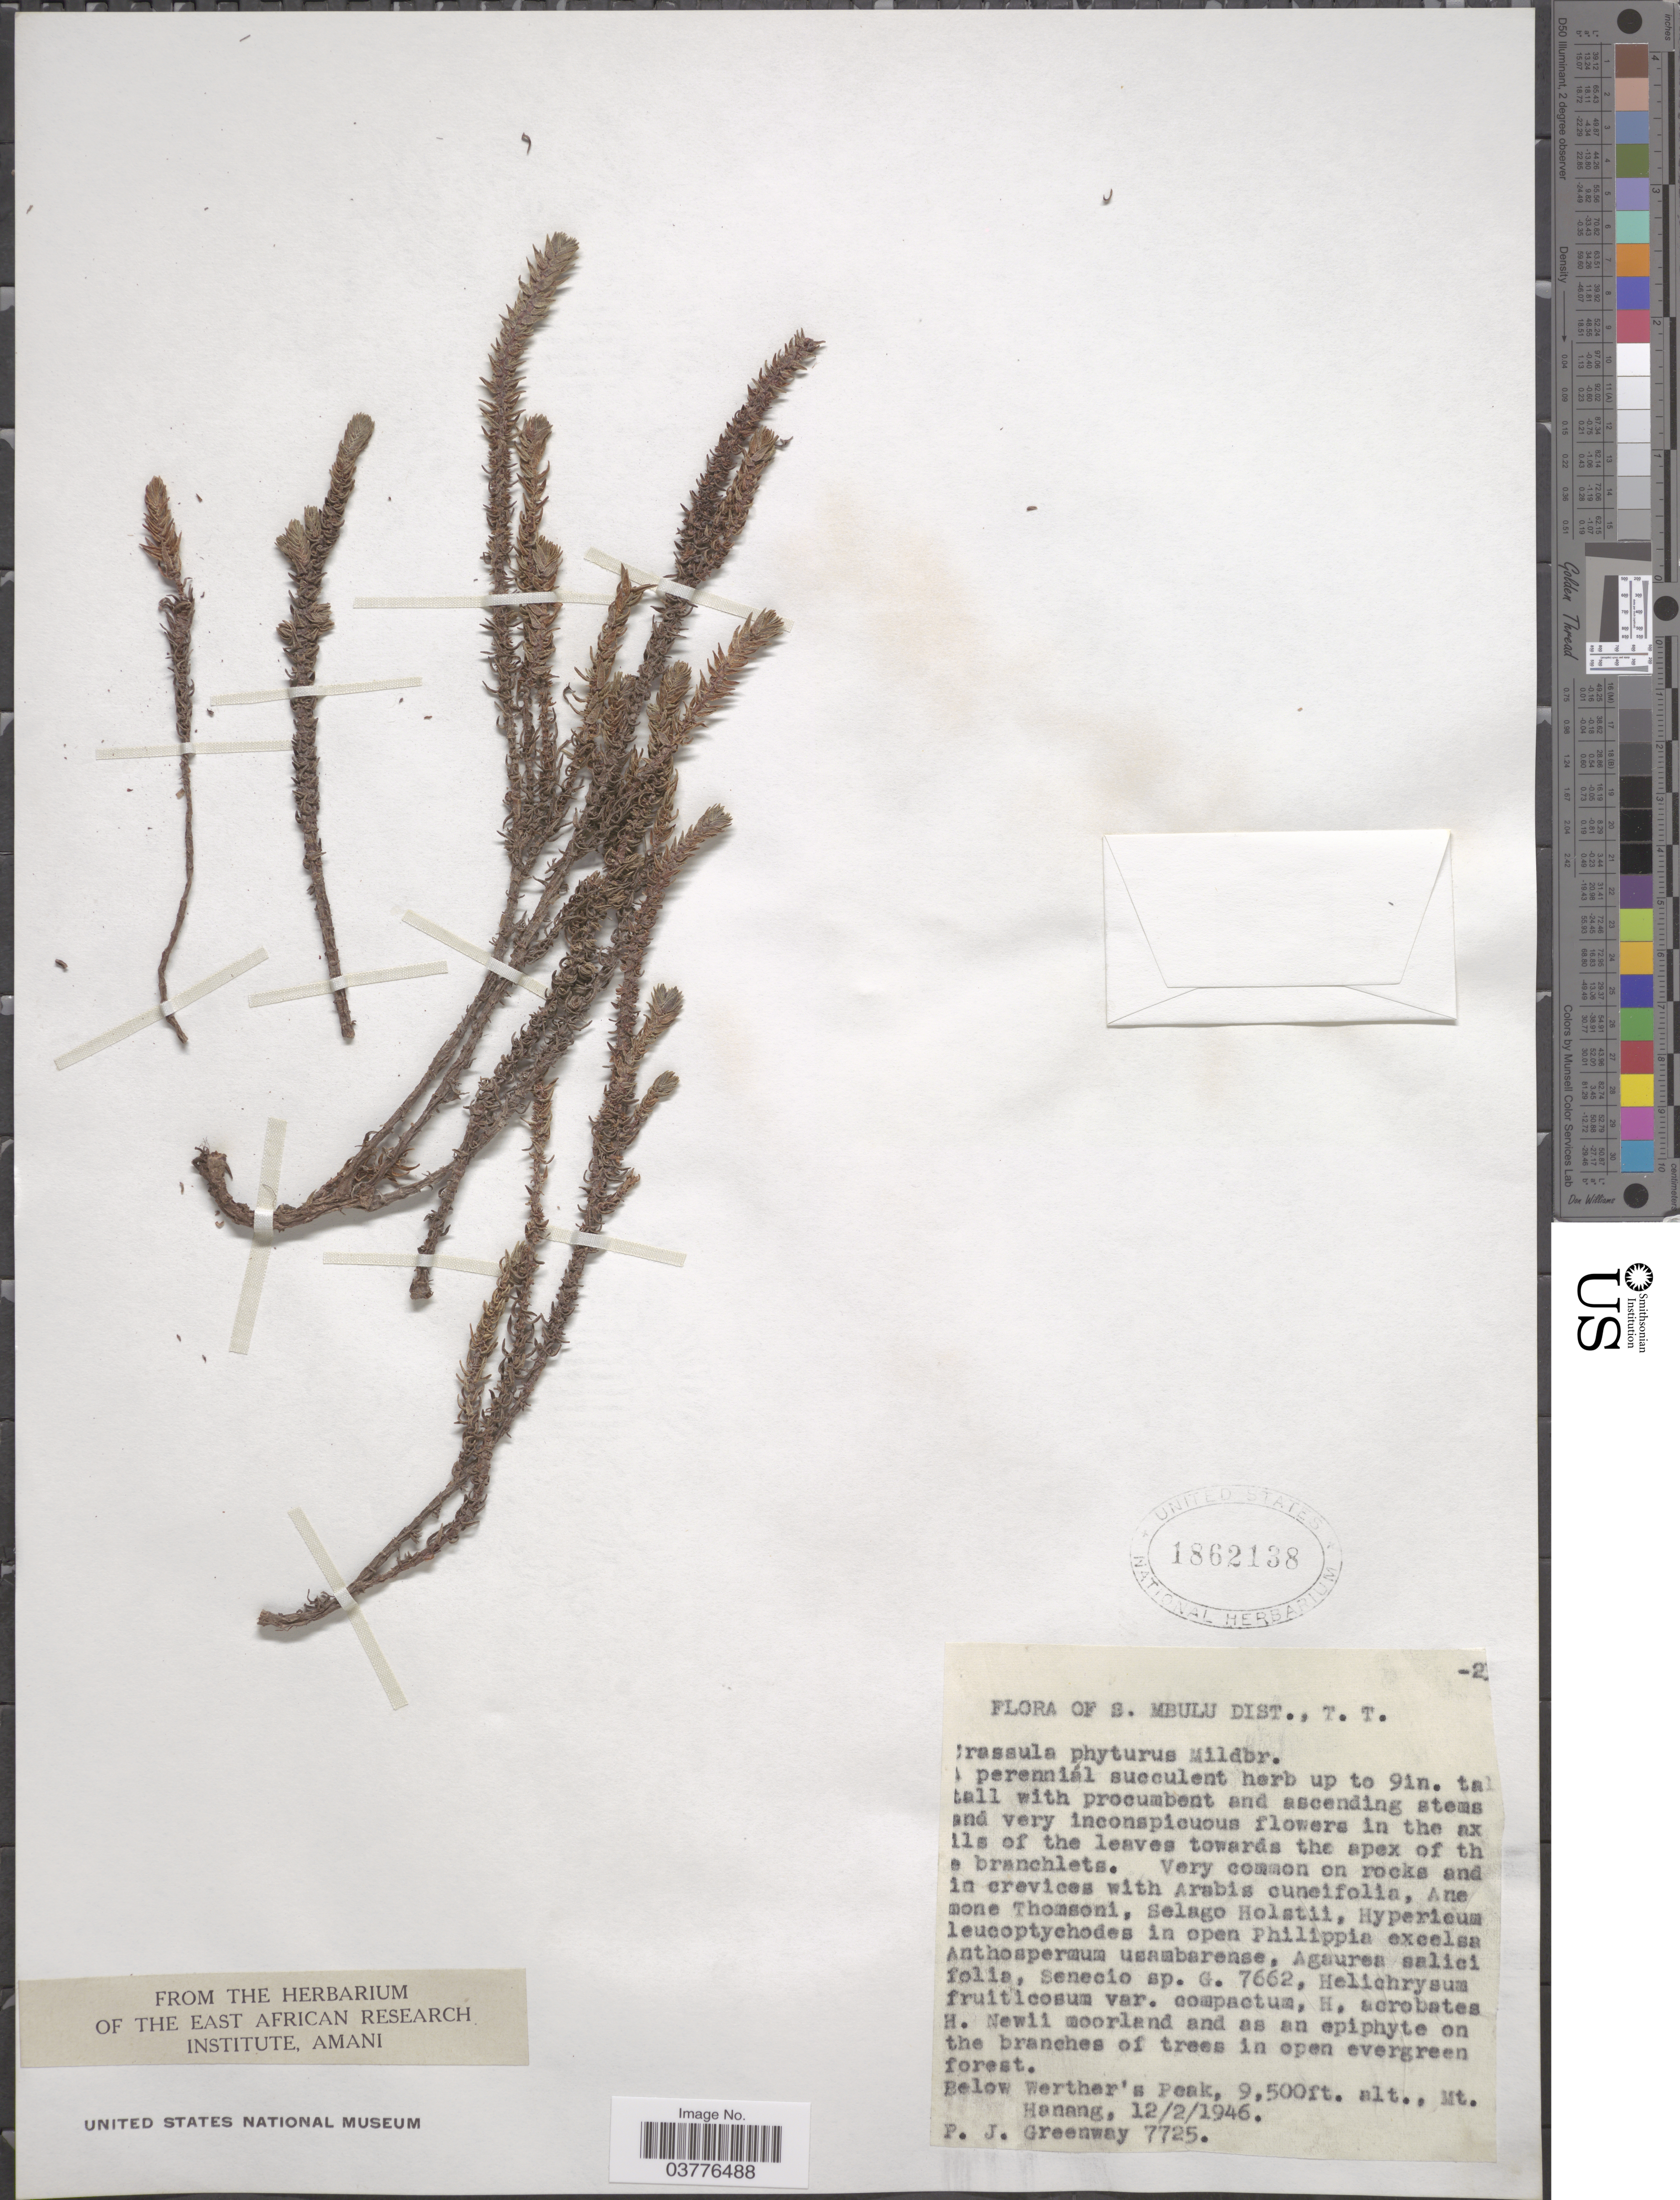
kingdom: Plantae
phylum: Tracheophyta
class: Magnoliopsida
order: Saxifragales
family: Crassulaceae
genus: Crassula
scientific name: Crassula phyturus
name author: Mildbr.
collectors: P. J. Greenway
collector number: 7725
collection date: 1946-02-12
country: Tanzania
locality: S. Mbulu Dist., T. T. Below Werther's Peak, Mt. Hanang.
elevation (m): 2896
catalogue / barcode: US 1862138